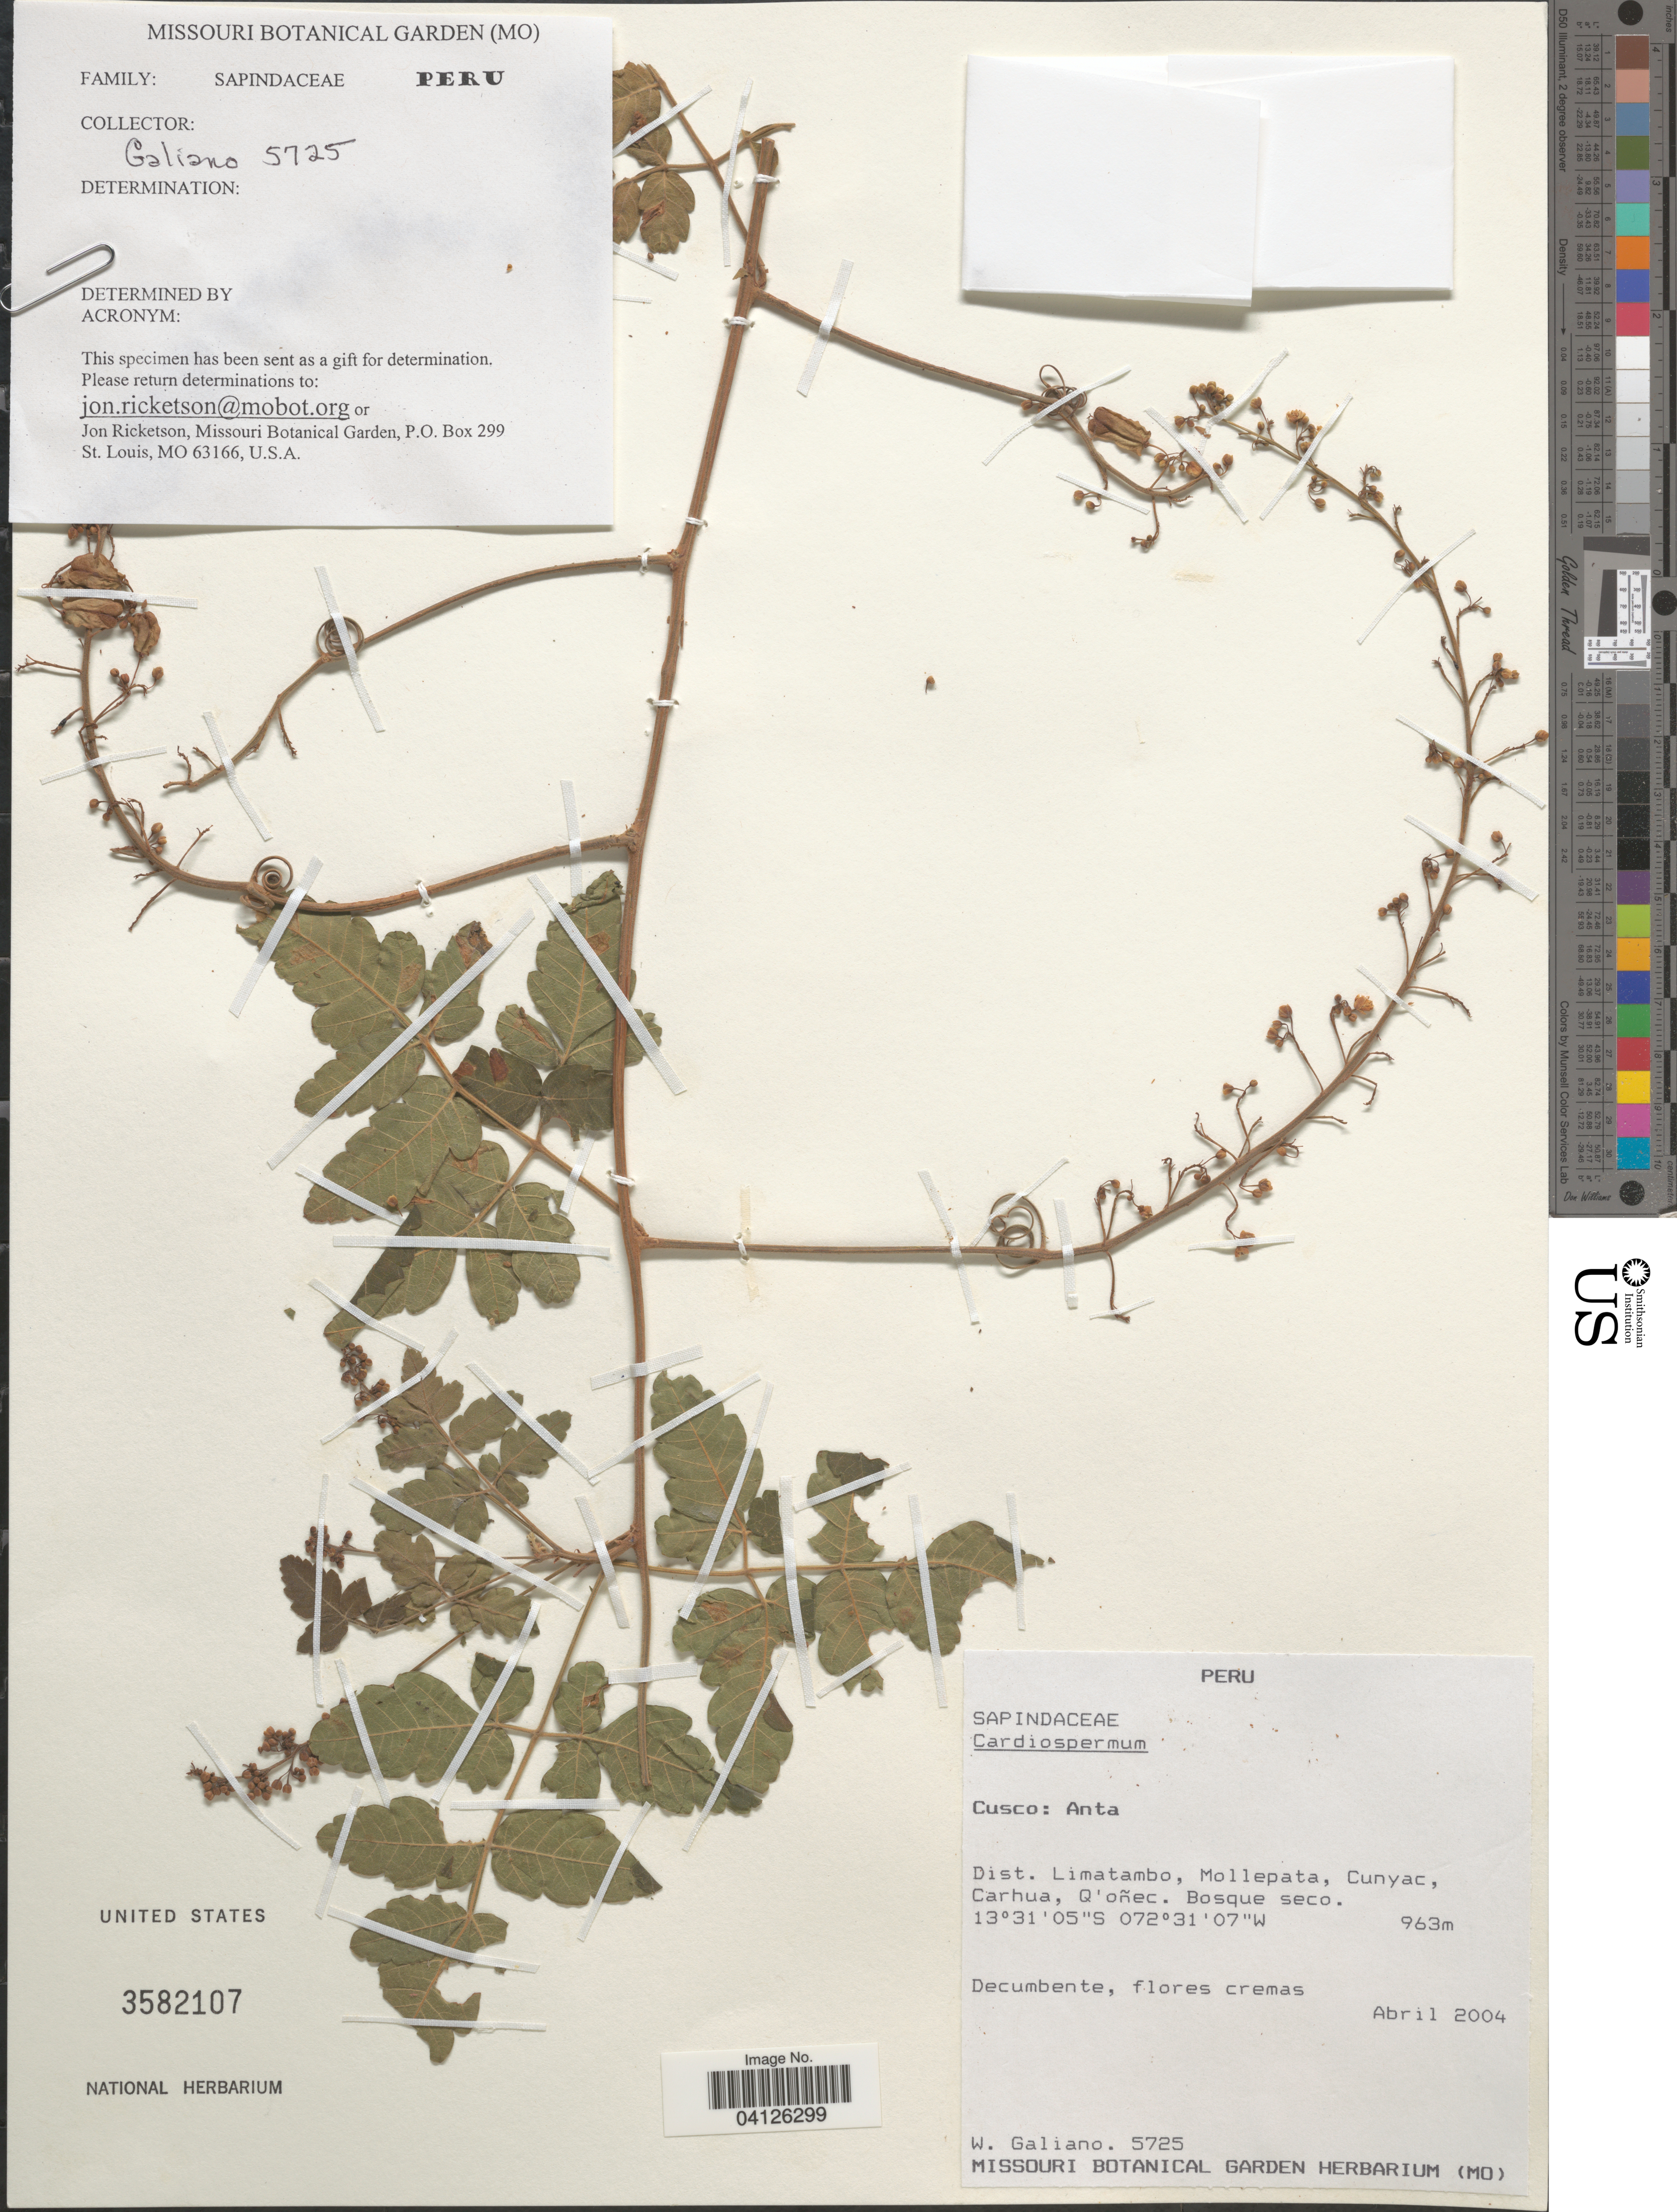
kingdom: Plantae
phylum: Tracheophyta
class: Magnoliopsida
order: Sapindales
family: Sapindaceae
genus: Serjania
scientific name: Serjania dasyclados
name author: Radlk.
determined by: Acevedo-Rodríguez, P., (BOT), Smithsonian Institution - National Museum of Natural History (UNITED STATES)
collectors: W. Galiano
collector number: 5725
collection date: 2004-04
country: Peru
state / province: Cusco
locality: Anta. Dist. Limatambo, Mollepata, Cunyac, Carhua, Q'oñec.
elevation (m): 963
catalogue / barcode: US 2582107